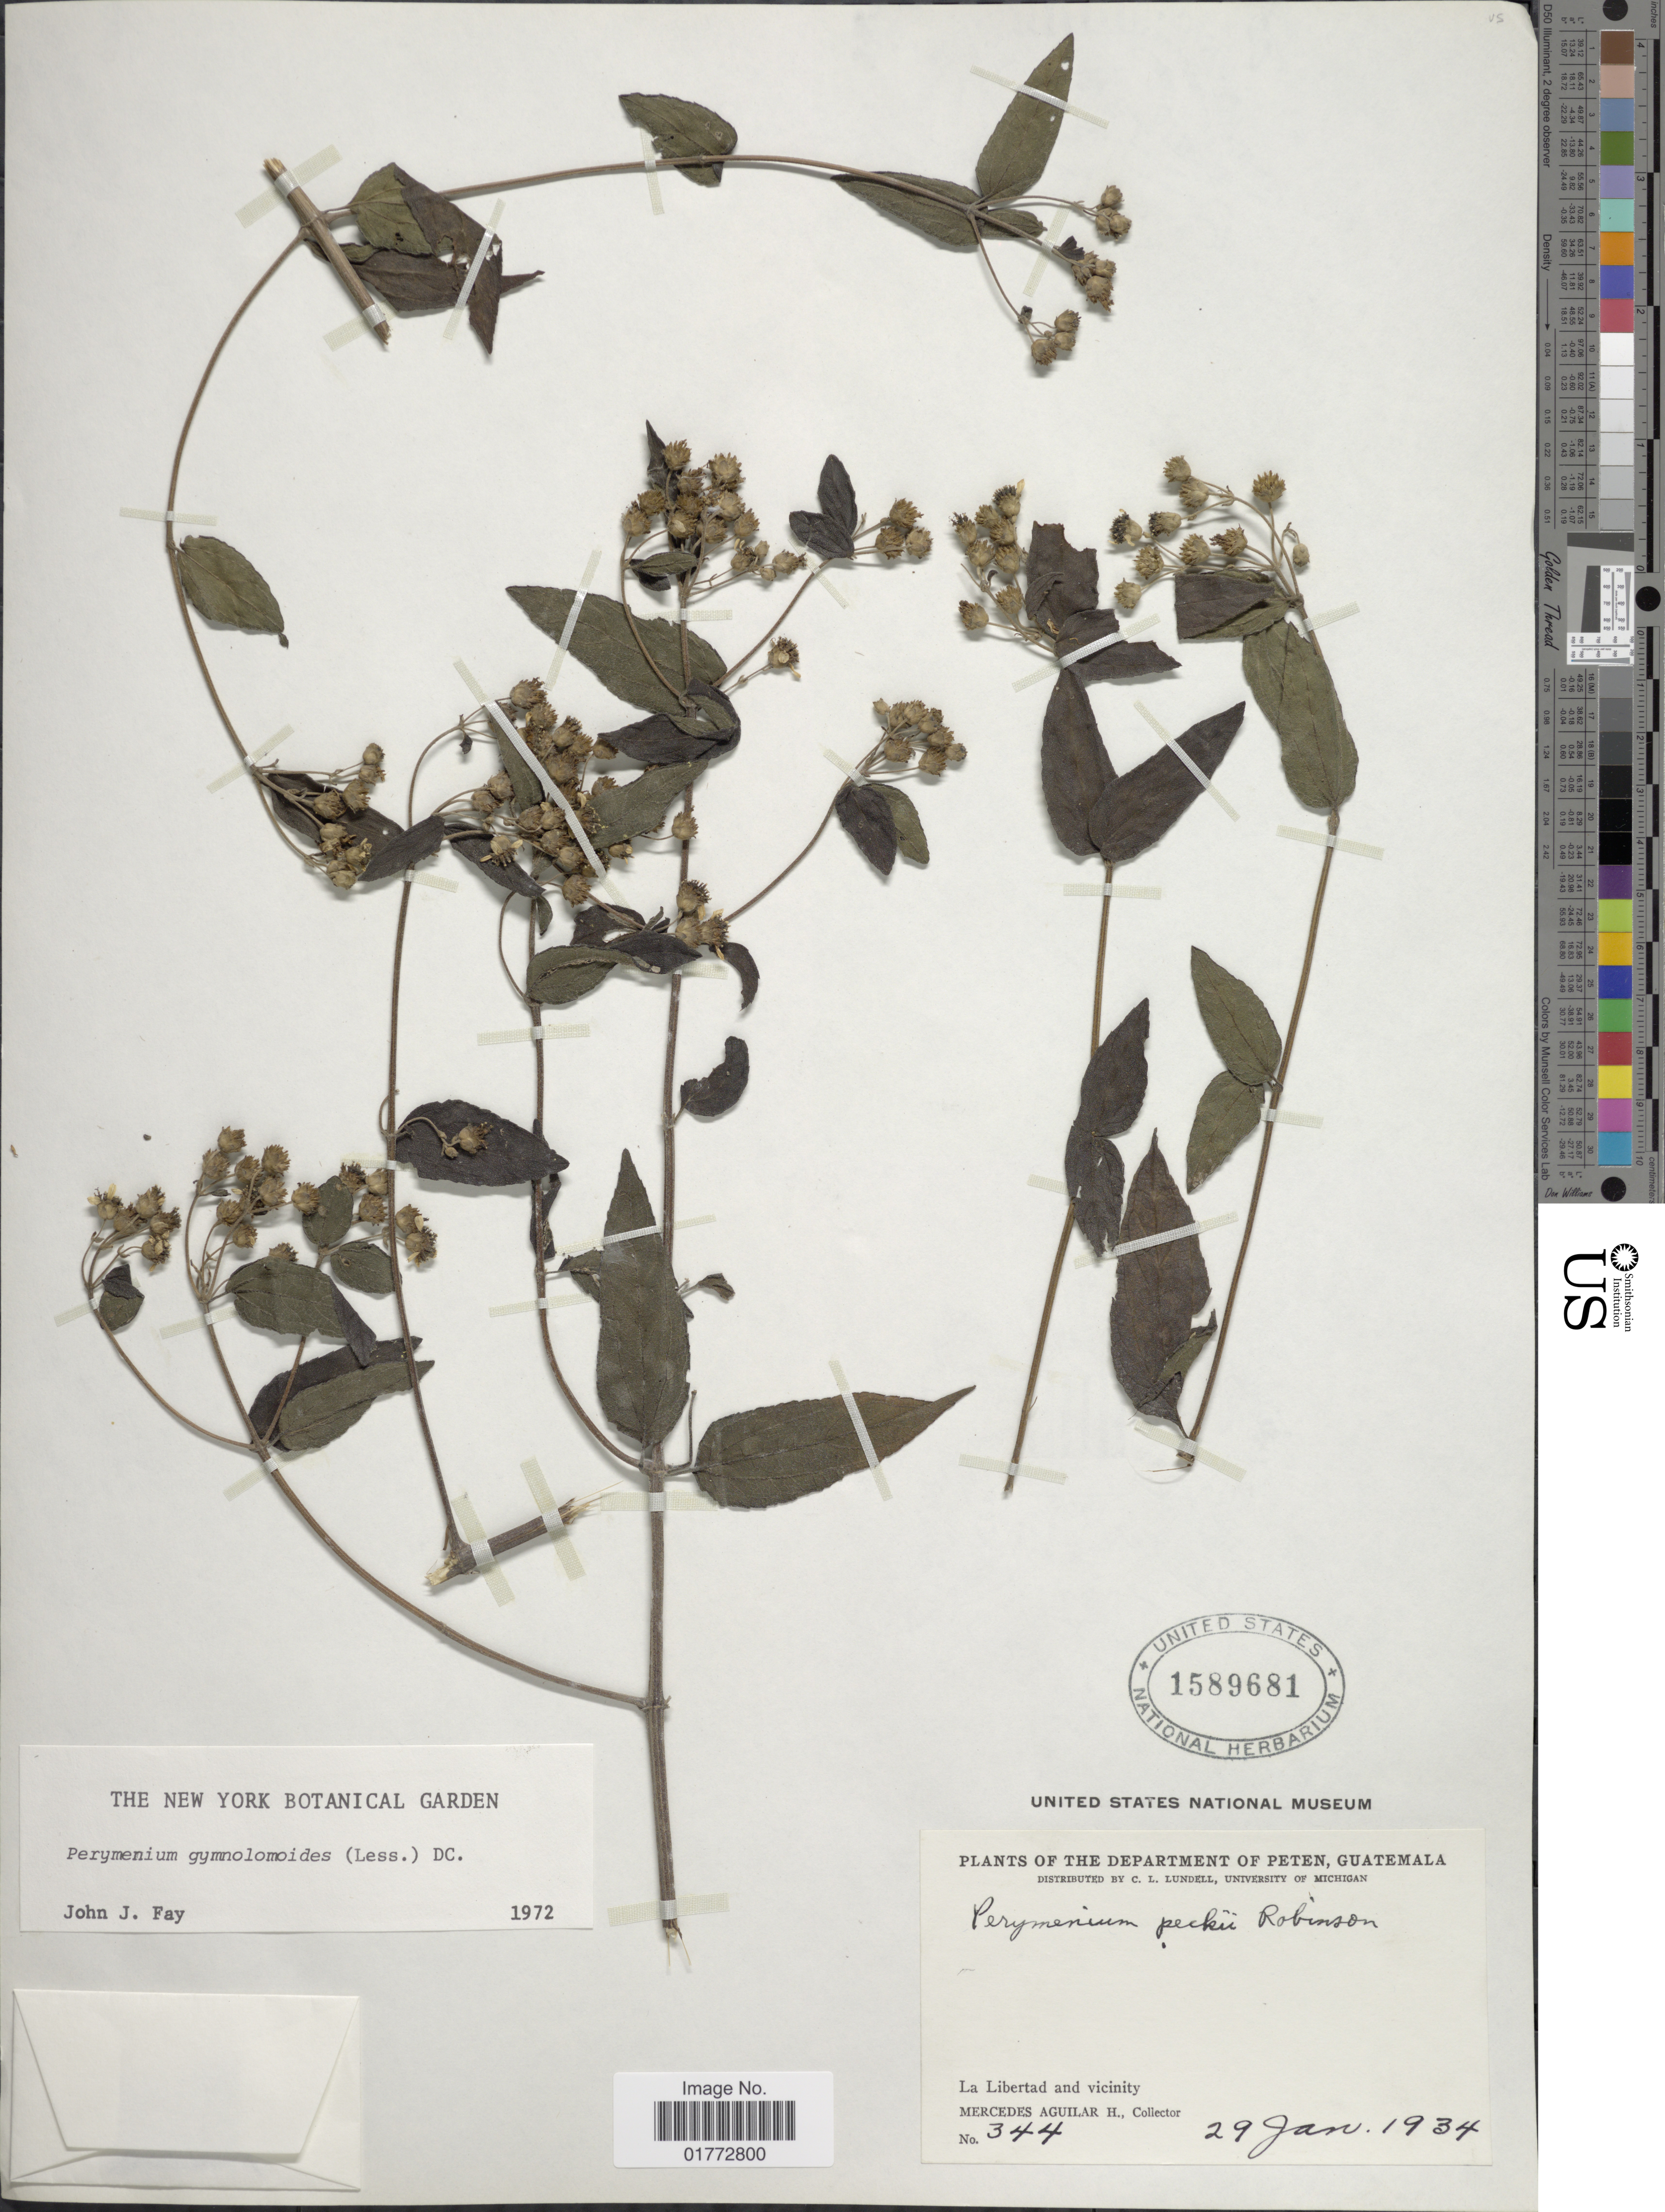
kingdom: Plantae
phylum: Tracheophyta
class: Magnoliopsida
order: Asterales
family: Asteraceae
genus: Perymenium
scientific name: Perymenium gymnolomoides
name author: (Less.) DC.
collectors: M. Aguilar H.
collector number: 34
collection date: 1934-01-29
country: Guatemala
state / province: El Petén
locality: La Libertad and vicinity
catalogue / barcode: US 1589681